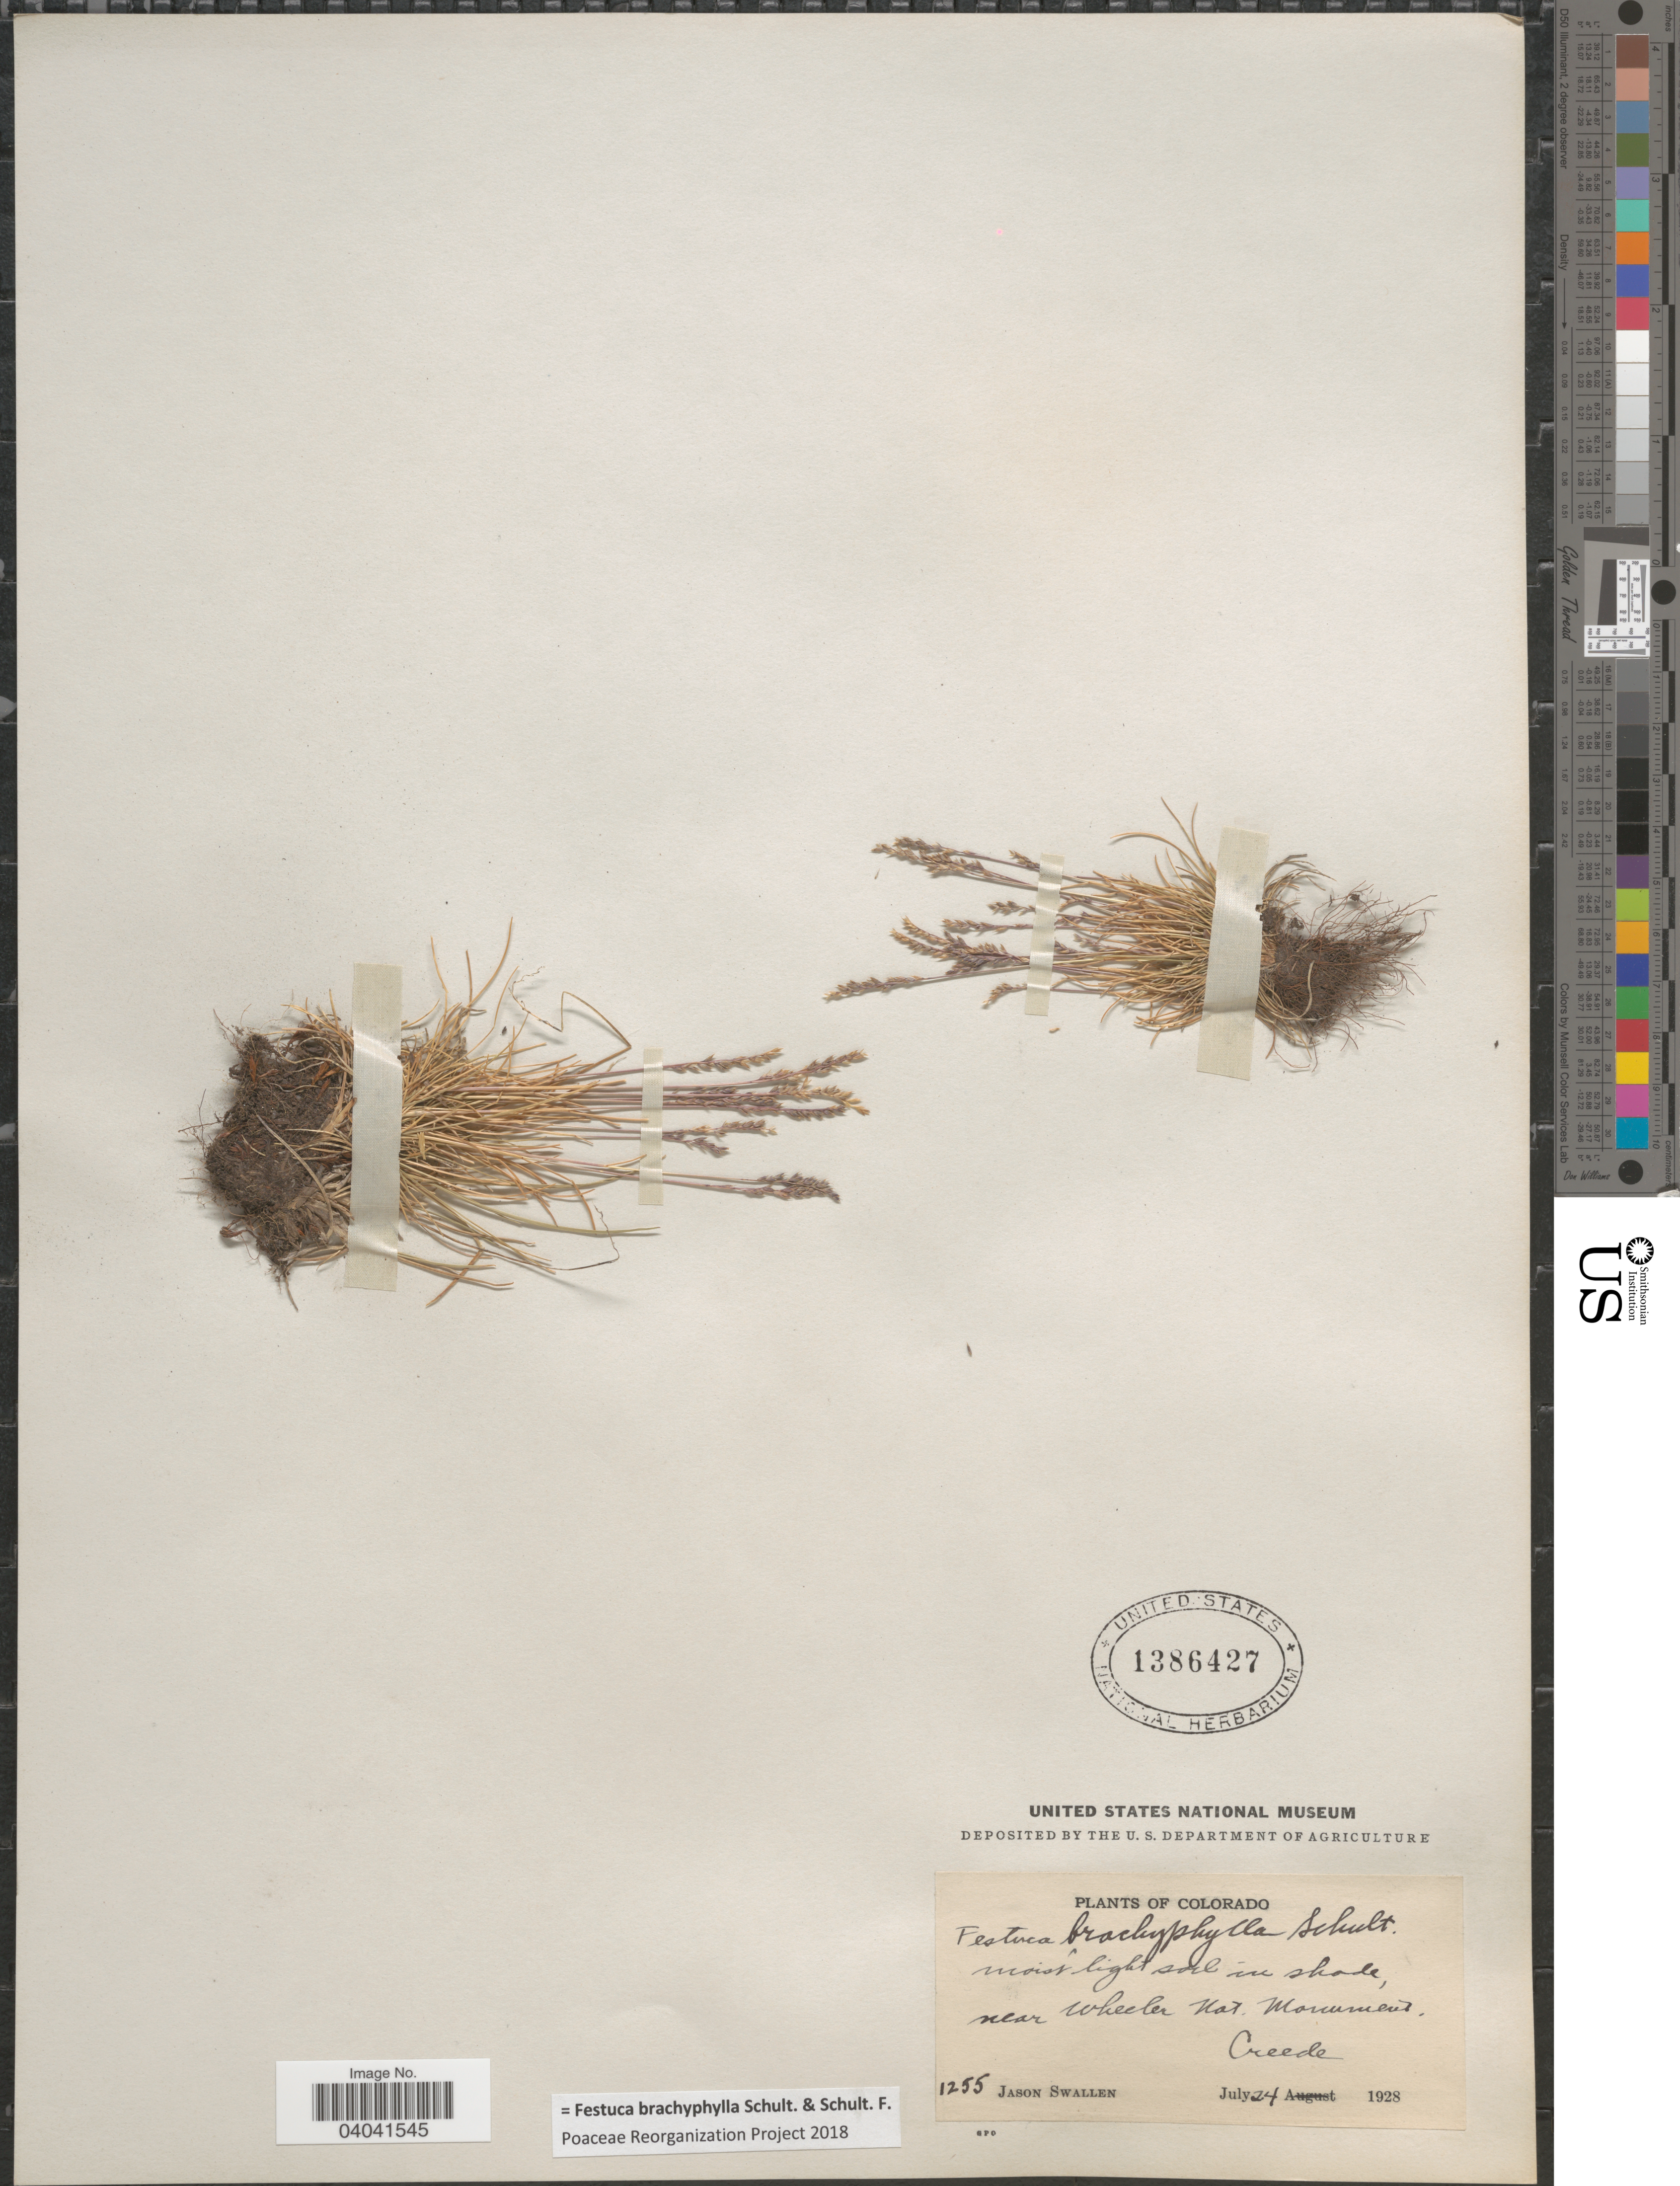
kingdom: Plantae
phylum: Tracheophyta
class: Liliopsida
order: Poales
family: Poaceae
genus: Festuca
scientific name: Festuca brachyphylla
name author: Schult. & Schult. f.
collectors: J. R. Swallen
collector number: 1255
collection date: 1928-07-24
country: United States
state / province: Colorado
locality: Near Wheeler Nat. Monument. Creede.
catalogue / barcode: US 1386427